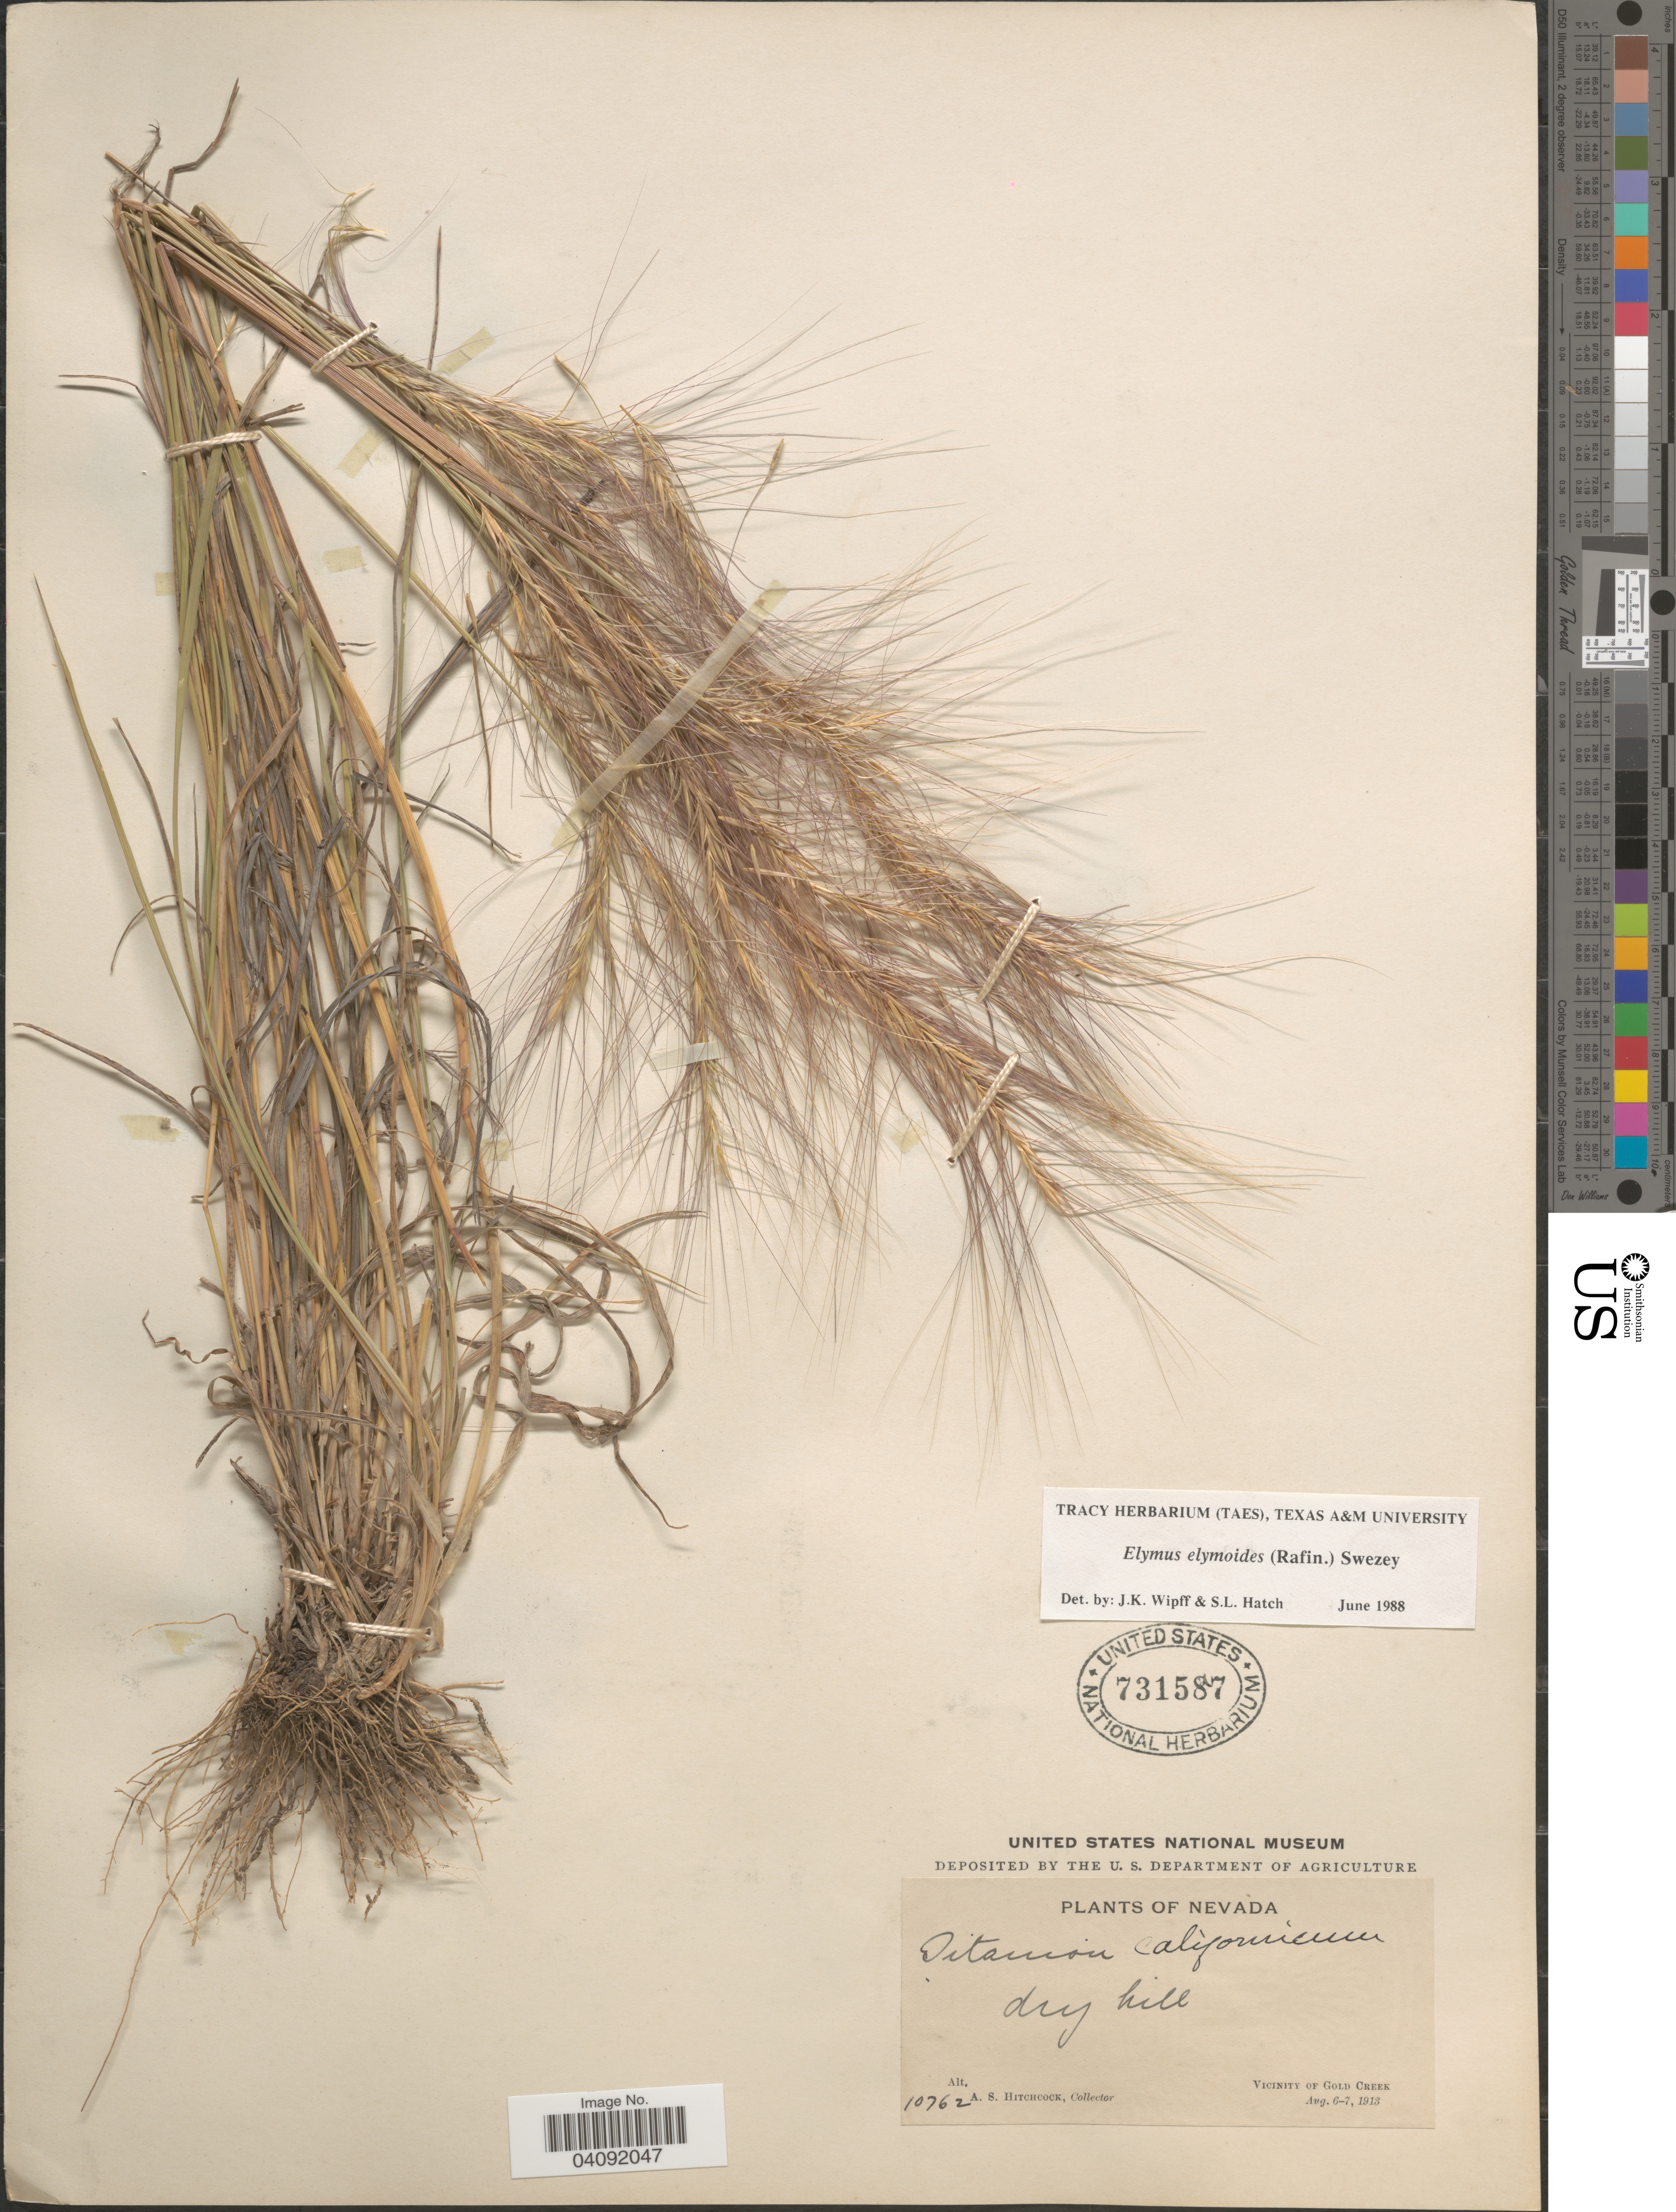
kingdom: Plantae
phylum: Tracheophyta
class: Liliopsida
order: Poales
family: Poaceae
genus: Elymus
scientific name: Elymus elymoides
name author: (Raf.) Swezey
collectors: A. S. Hitchcock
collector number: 10762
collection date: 1913-08-06/1913-08-07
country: United States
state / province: Nevada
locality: Vicinity of Gold Creek.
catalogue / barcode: US 731587